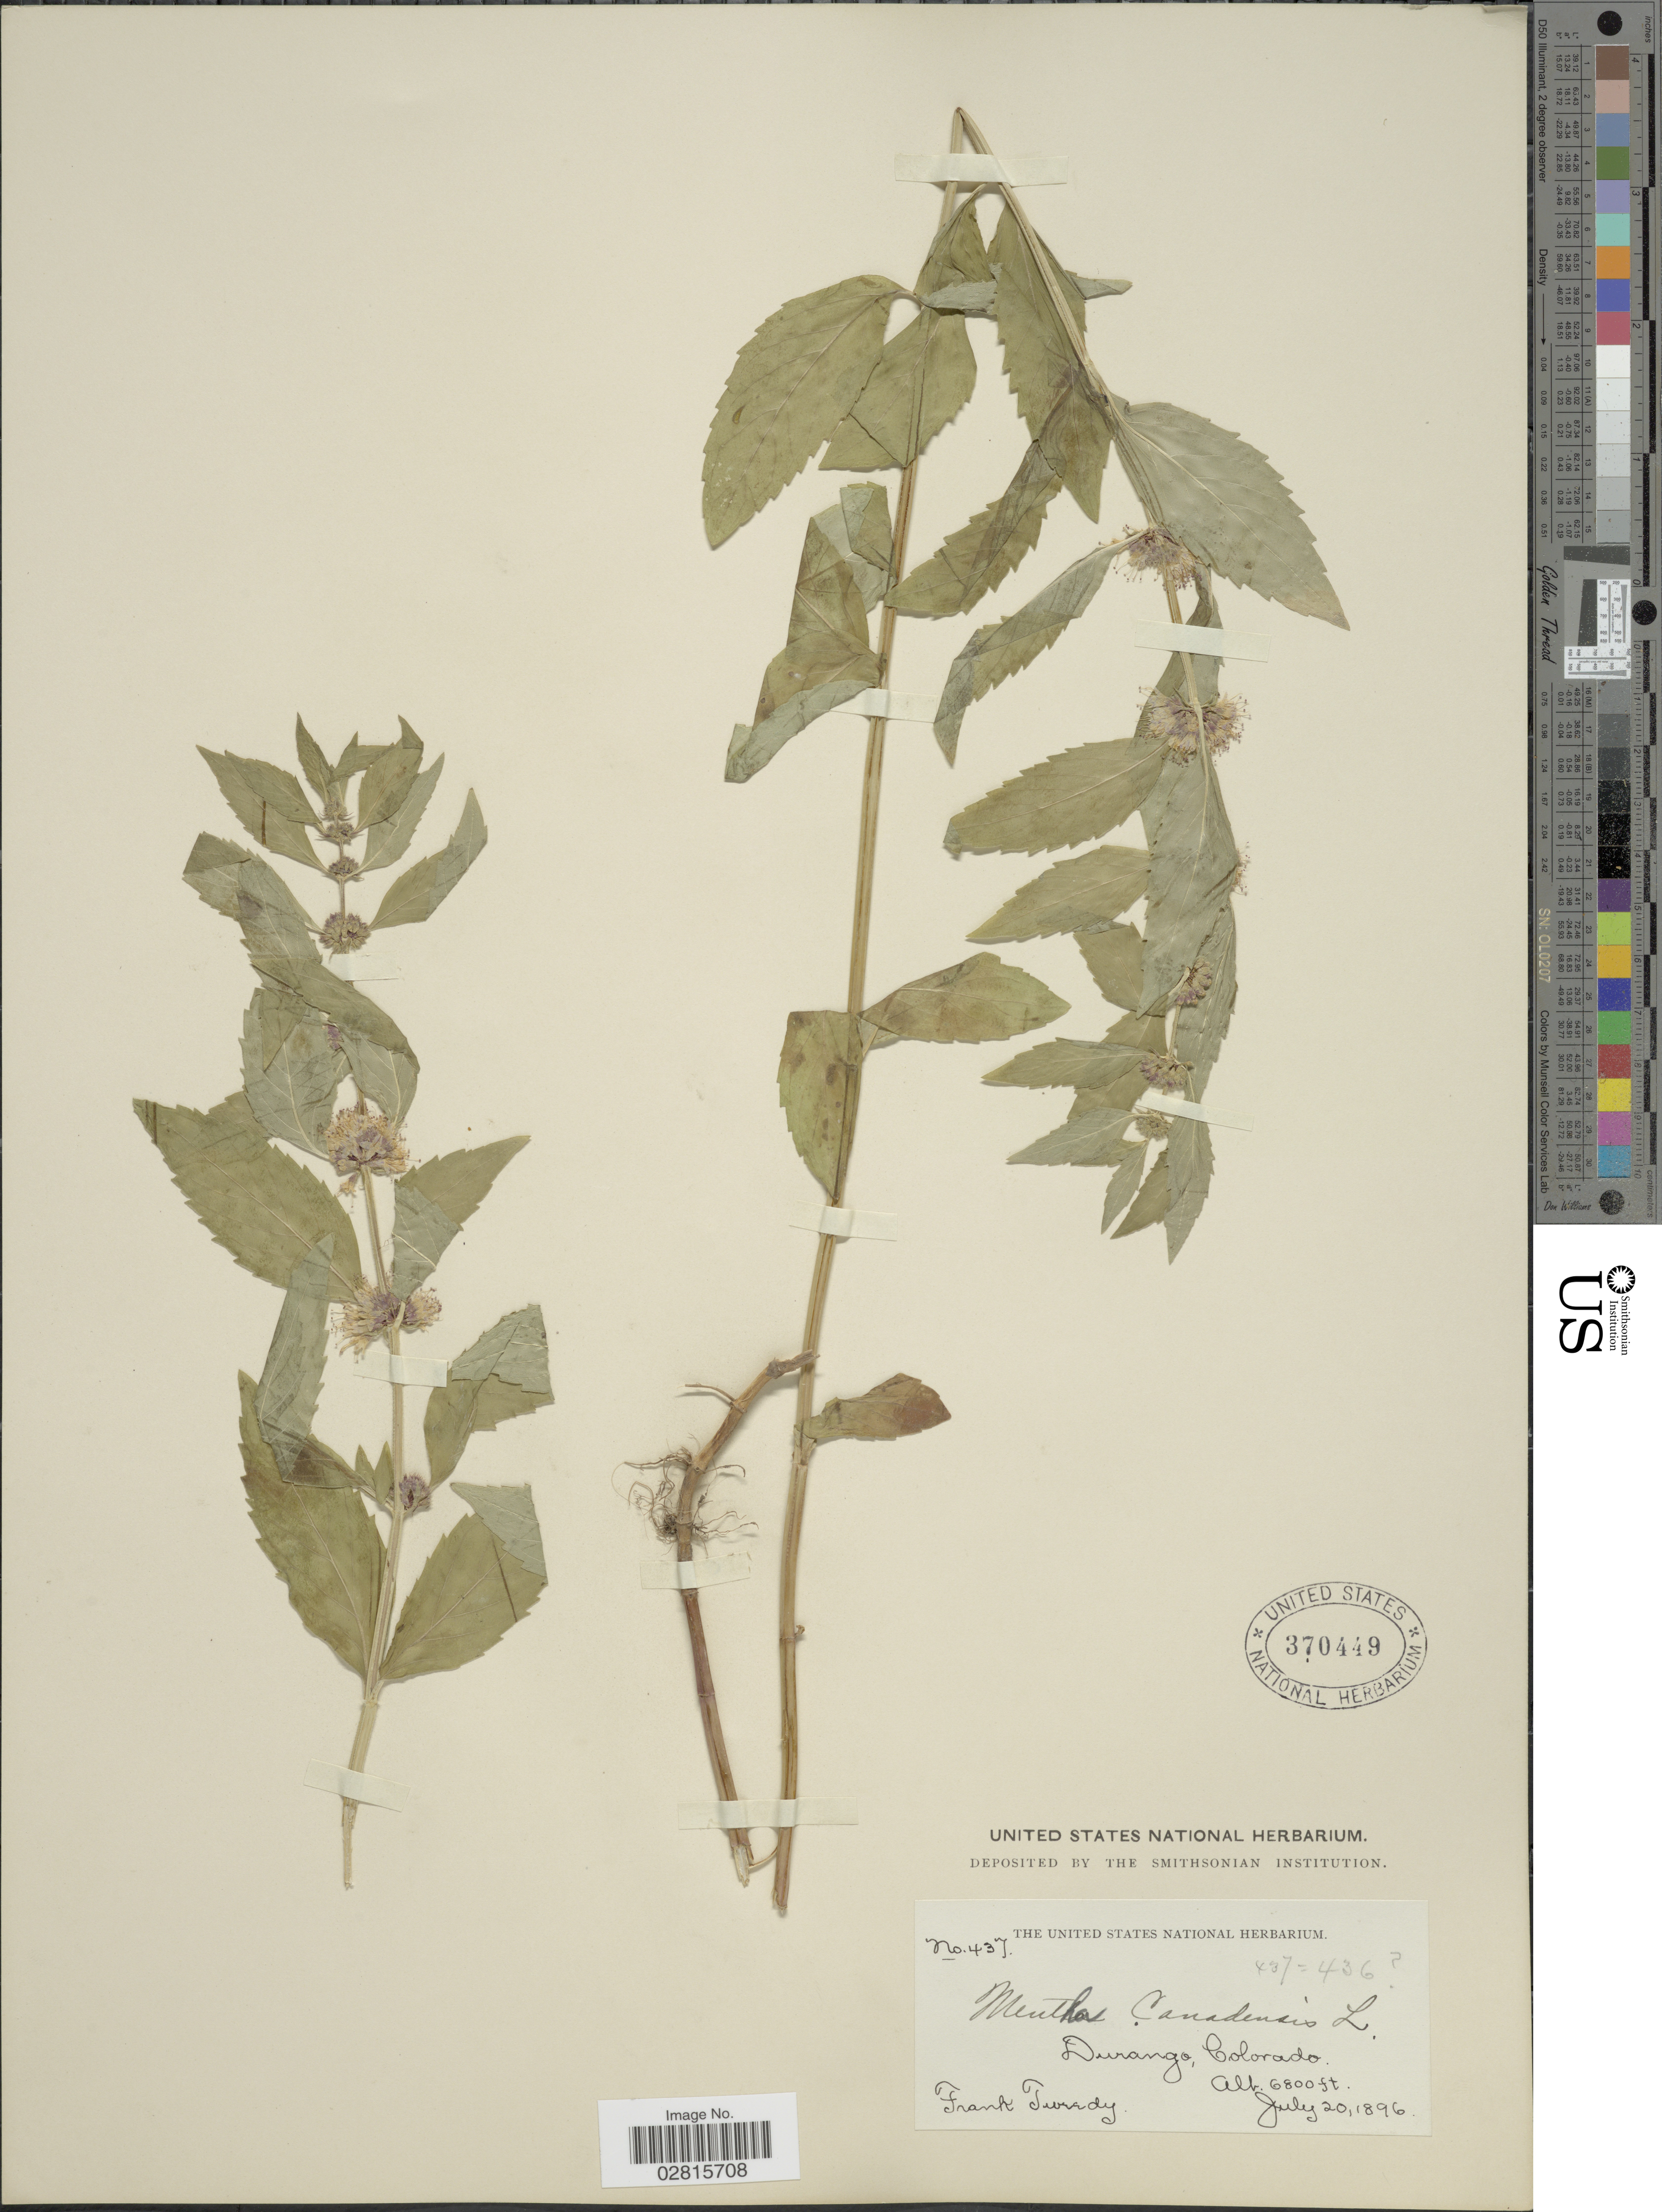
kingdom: Plantae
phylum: Tracheophyta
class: Magnoliopsida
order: Lamiales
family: Lamiaceae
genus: Mentha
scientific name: Mentha penardii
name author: (Briq.) Rydb.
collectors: F. Tweedy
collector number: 437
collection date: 1896-07-20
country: United States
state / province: Colorado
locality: Durango.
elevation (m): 2073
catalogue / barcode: US 370449